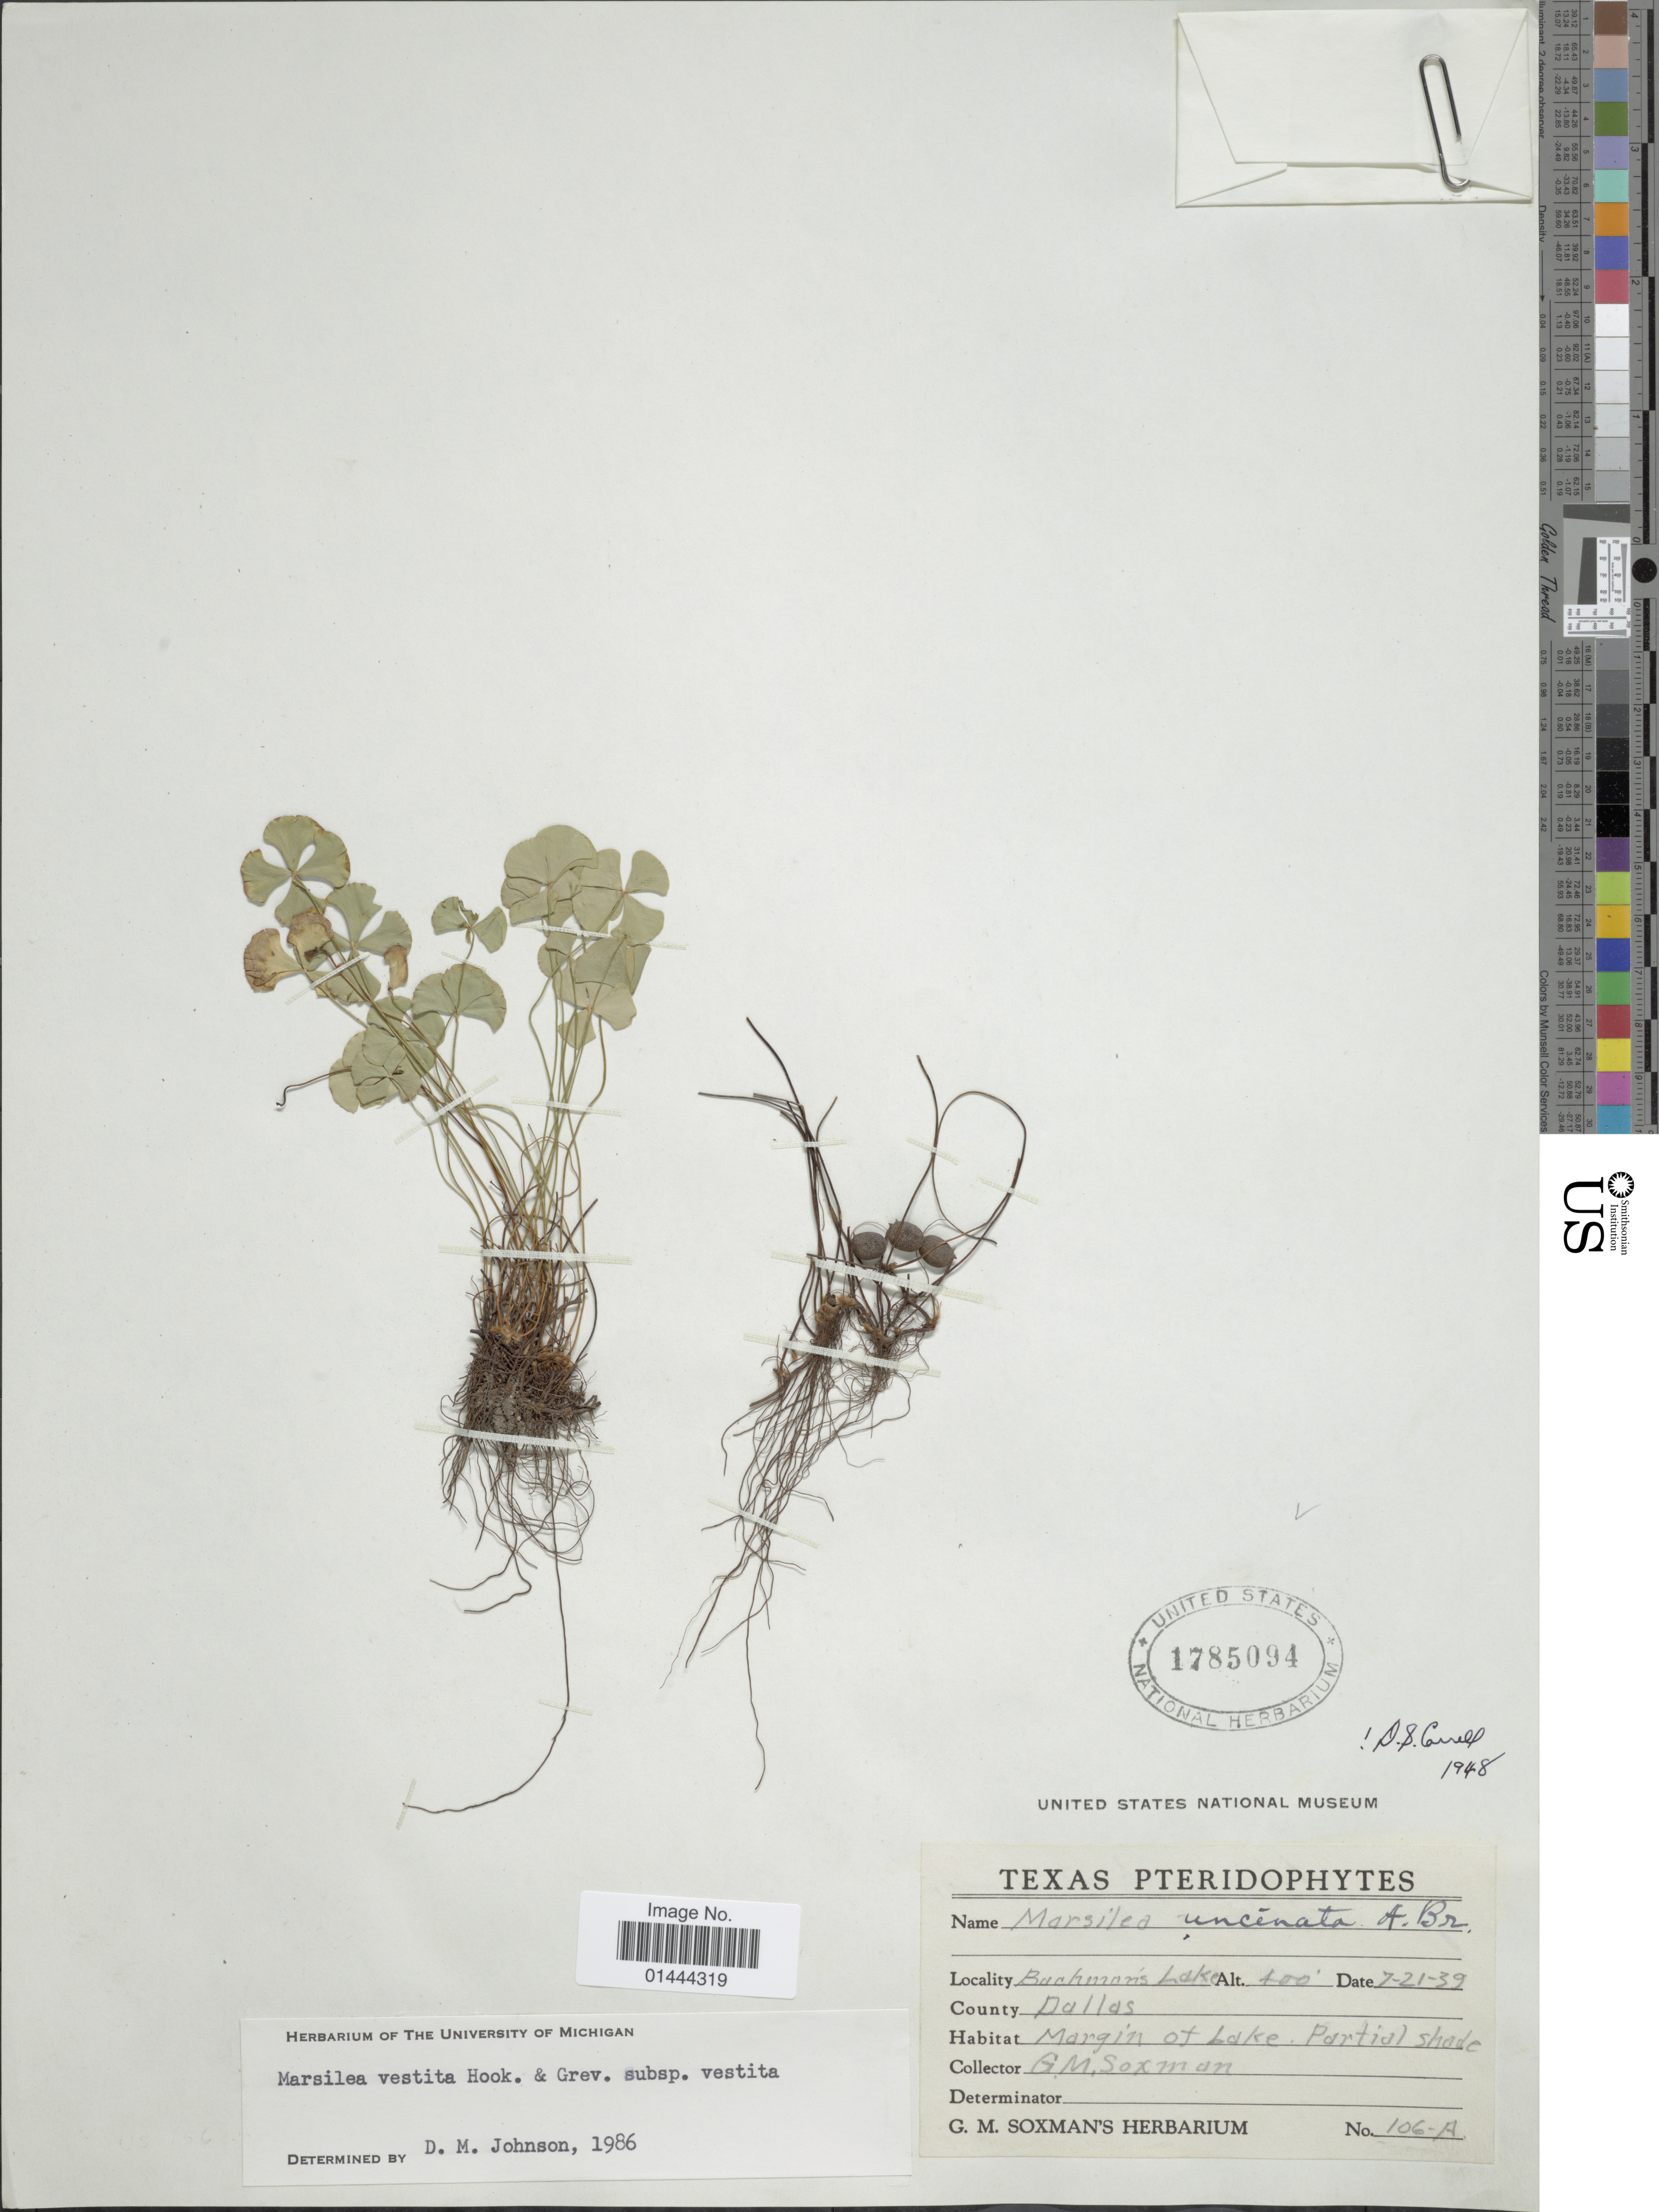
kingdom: Plantae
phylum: Tracheophyta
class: Polypodiopsida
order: Salviniales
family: Marsileaceae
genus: Marsilea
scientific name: Marsilea vestita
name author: Hook. & Grev.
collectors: G. Soxman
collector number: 106-A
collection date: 1939-07-21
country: United States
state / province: Texas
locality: Buchman's Lake, County Dallas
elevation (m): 122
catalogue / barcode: US 1785094